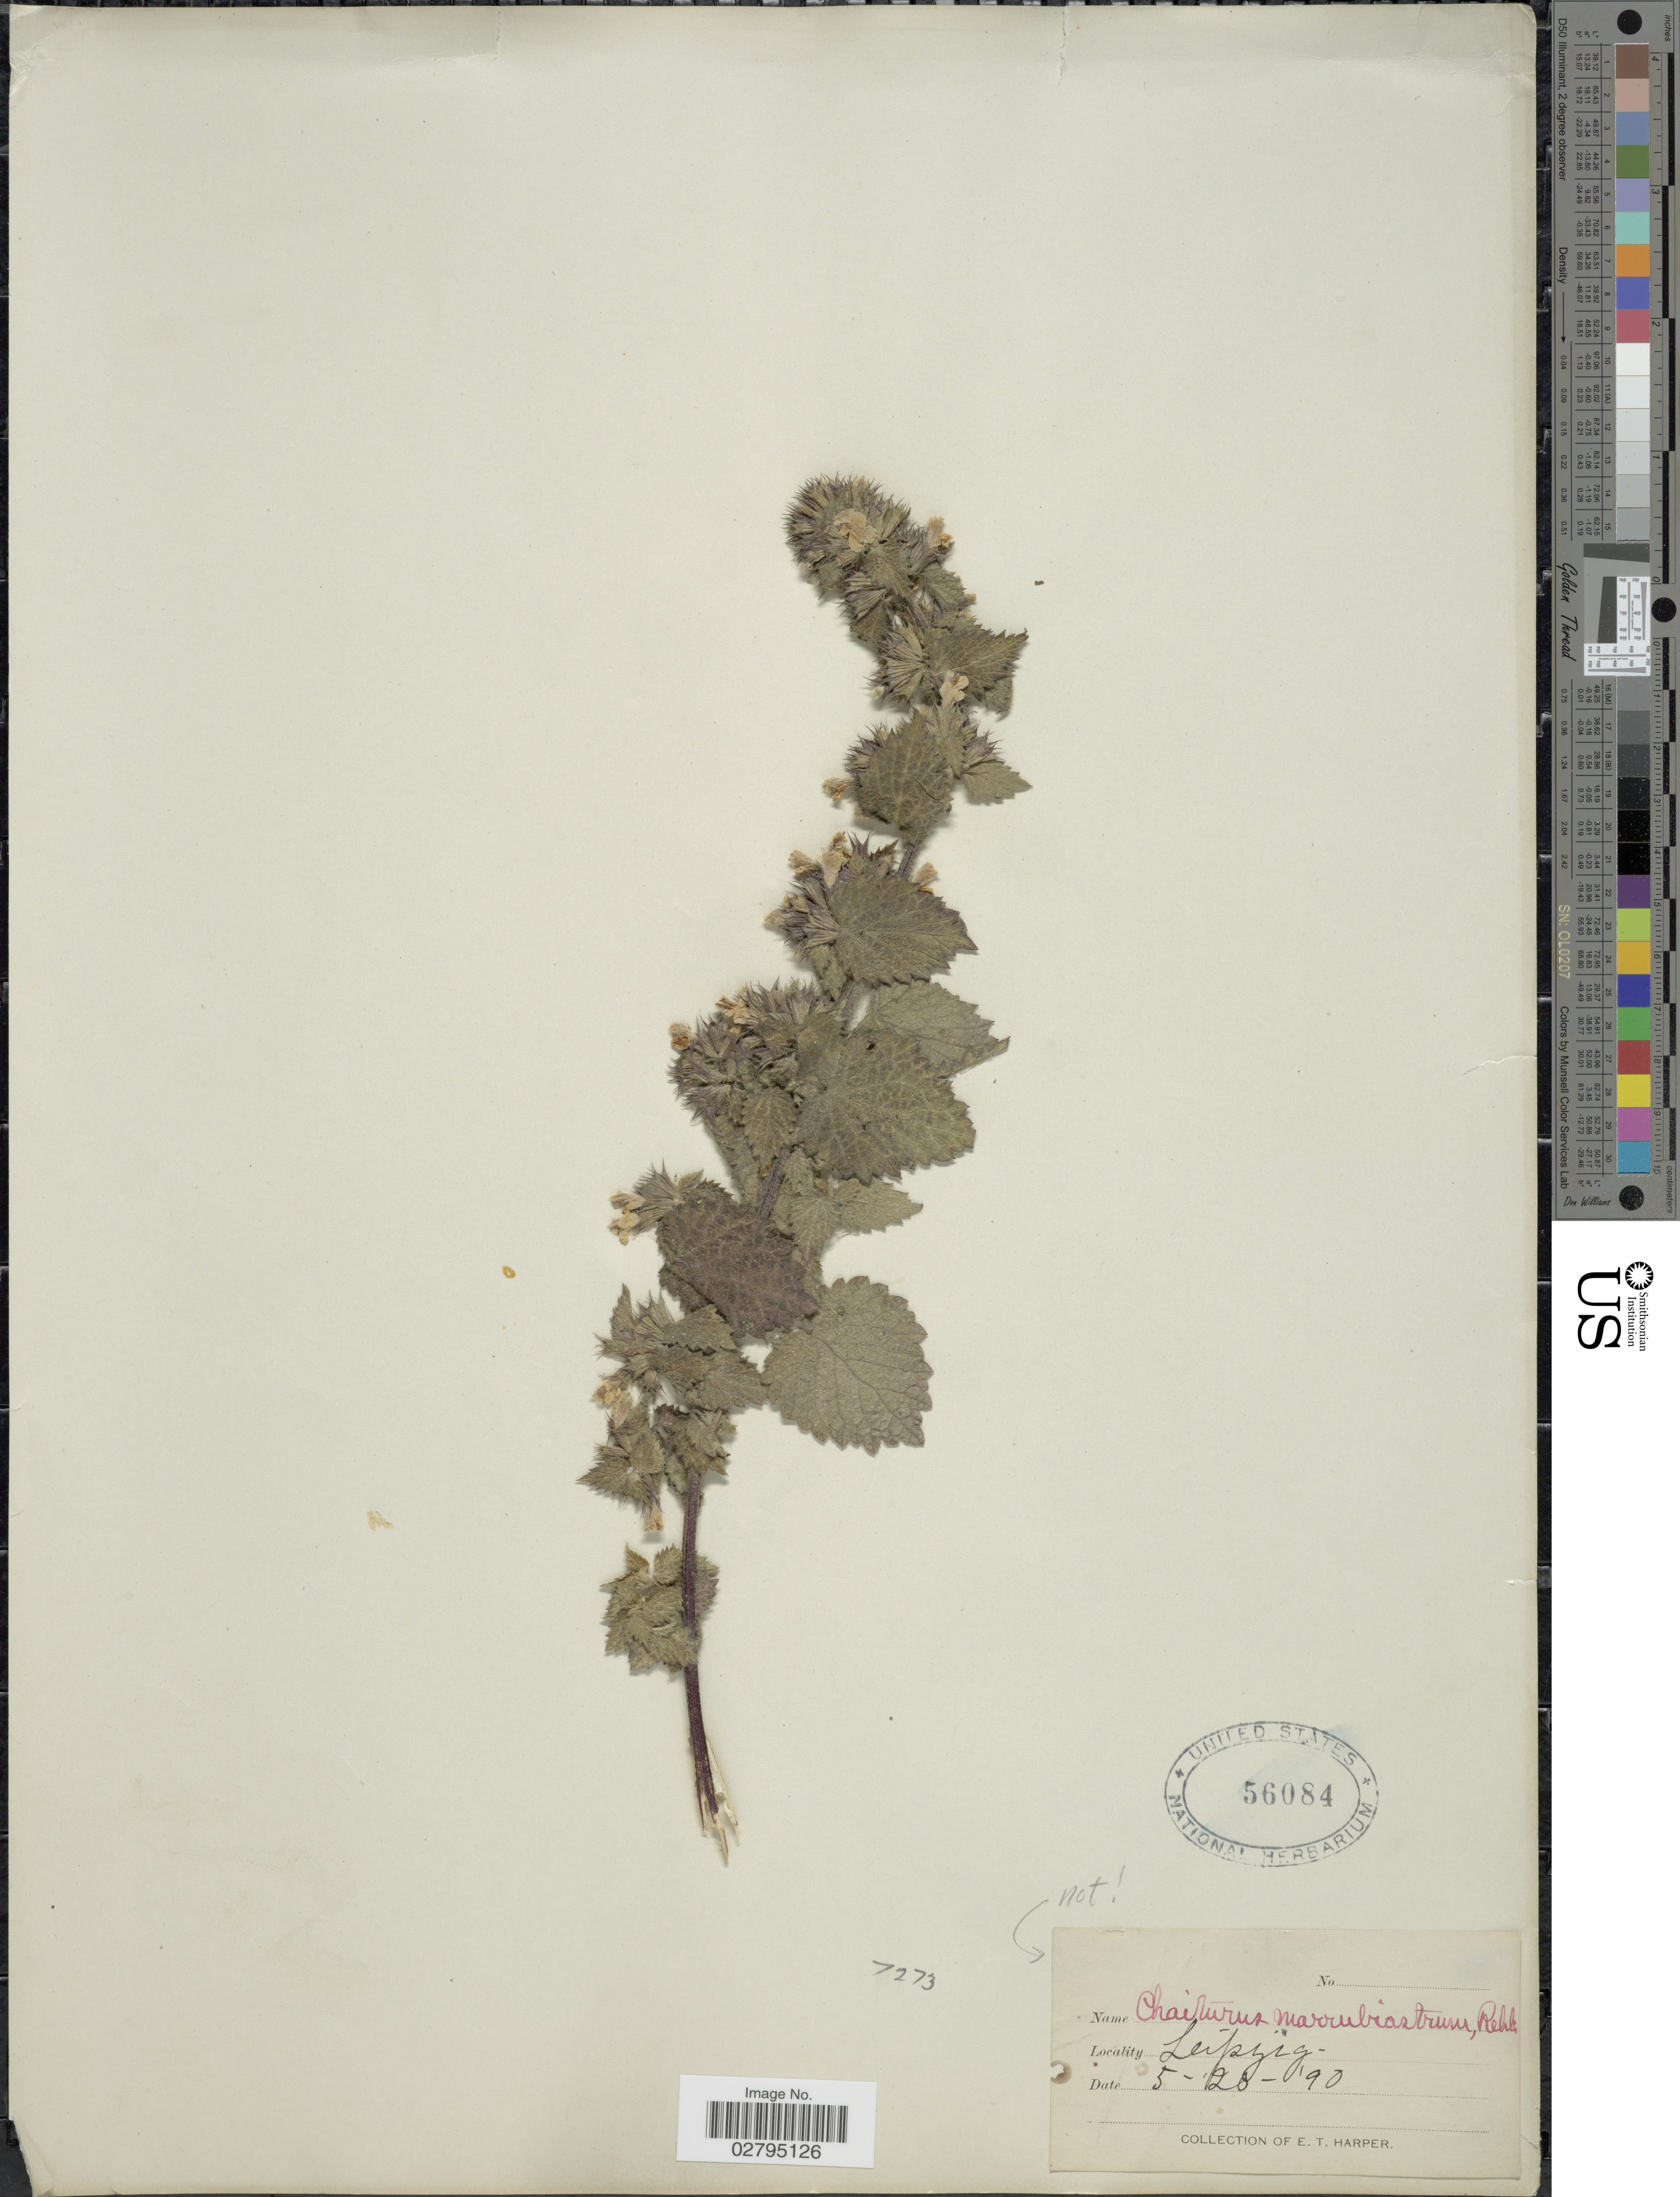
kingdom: Plantae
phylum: Tracheophyta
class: Magnoliopsida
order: Lamiales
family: Lamiaceae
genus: Lamium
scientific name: Lamium sp.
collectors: E. T. Harper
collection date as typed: Transcribed d/m/y: 28/5/90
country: Germany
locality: Leipzig.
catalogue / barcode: US 56084